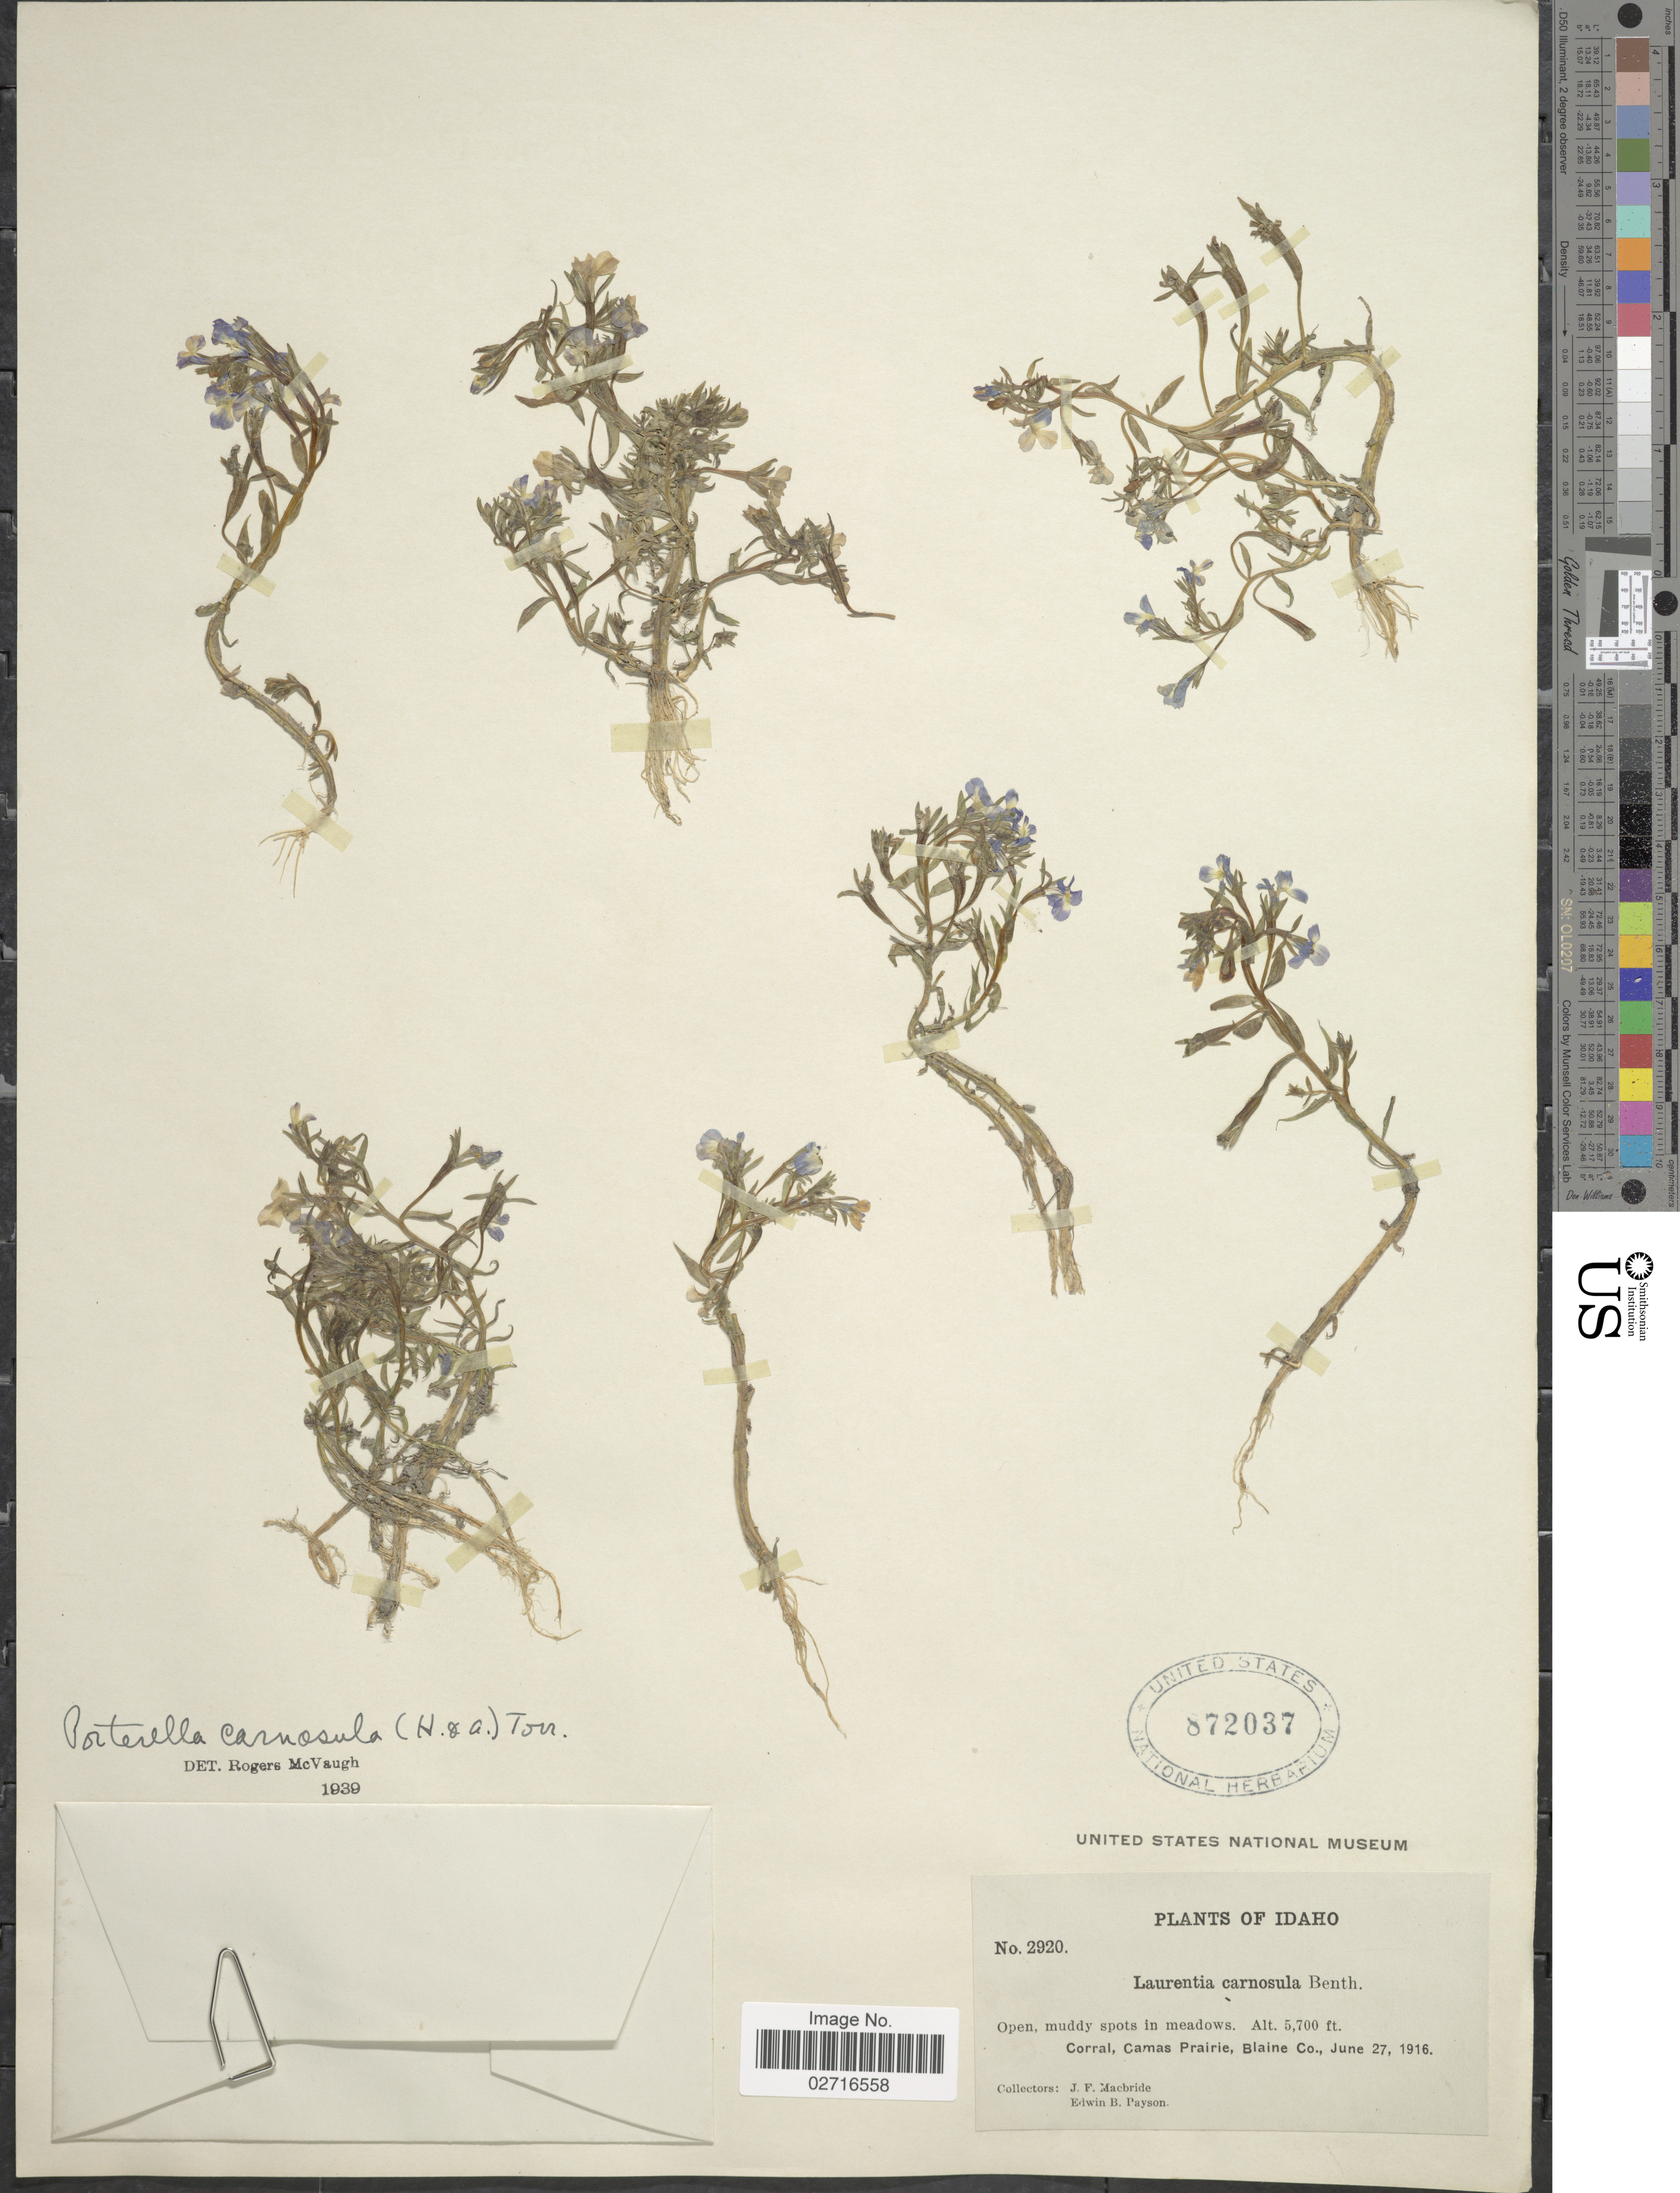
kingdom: Plantae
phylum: Tracheophyta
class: Magnoliopsida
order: Asterales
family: Campanulaceae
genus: Laurentia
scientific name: Laurentia carnosula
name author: (Hook. & Arn.) Benth. ex A. Gray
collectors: J. F. Macbride & E. B. Payson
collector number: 2920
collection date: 1916-06-27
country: United States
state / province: Idaho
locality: Open, muddy spots in meadows, Corral, Camas Prairie, Blaine Co.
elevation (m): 1737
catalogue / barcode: US 872037